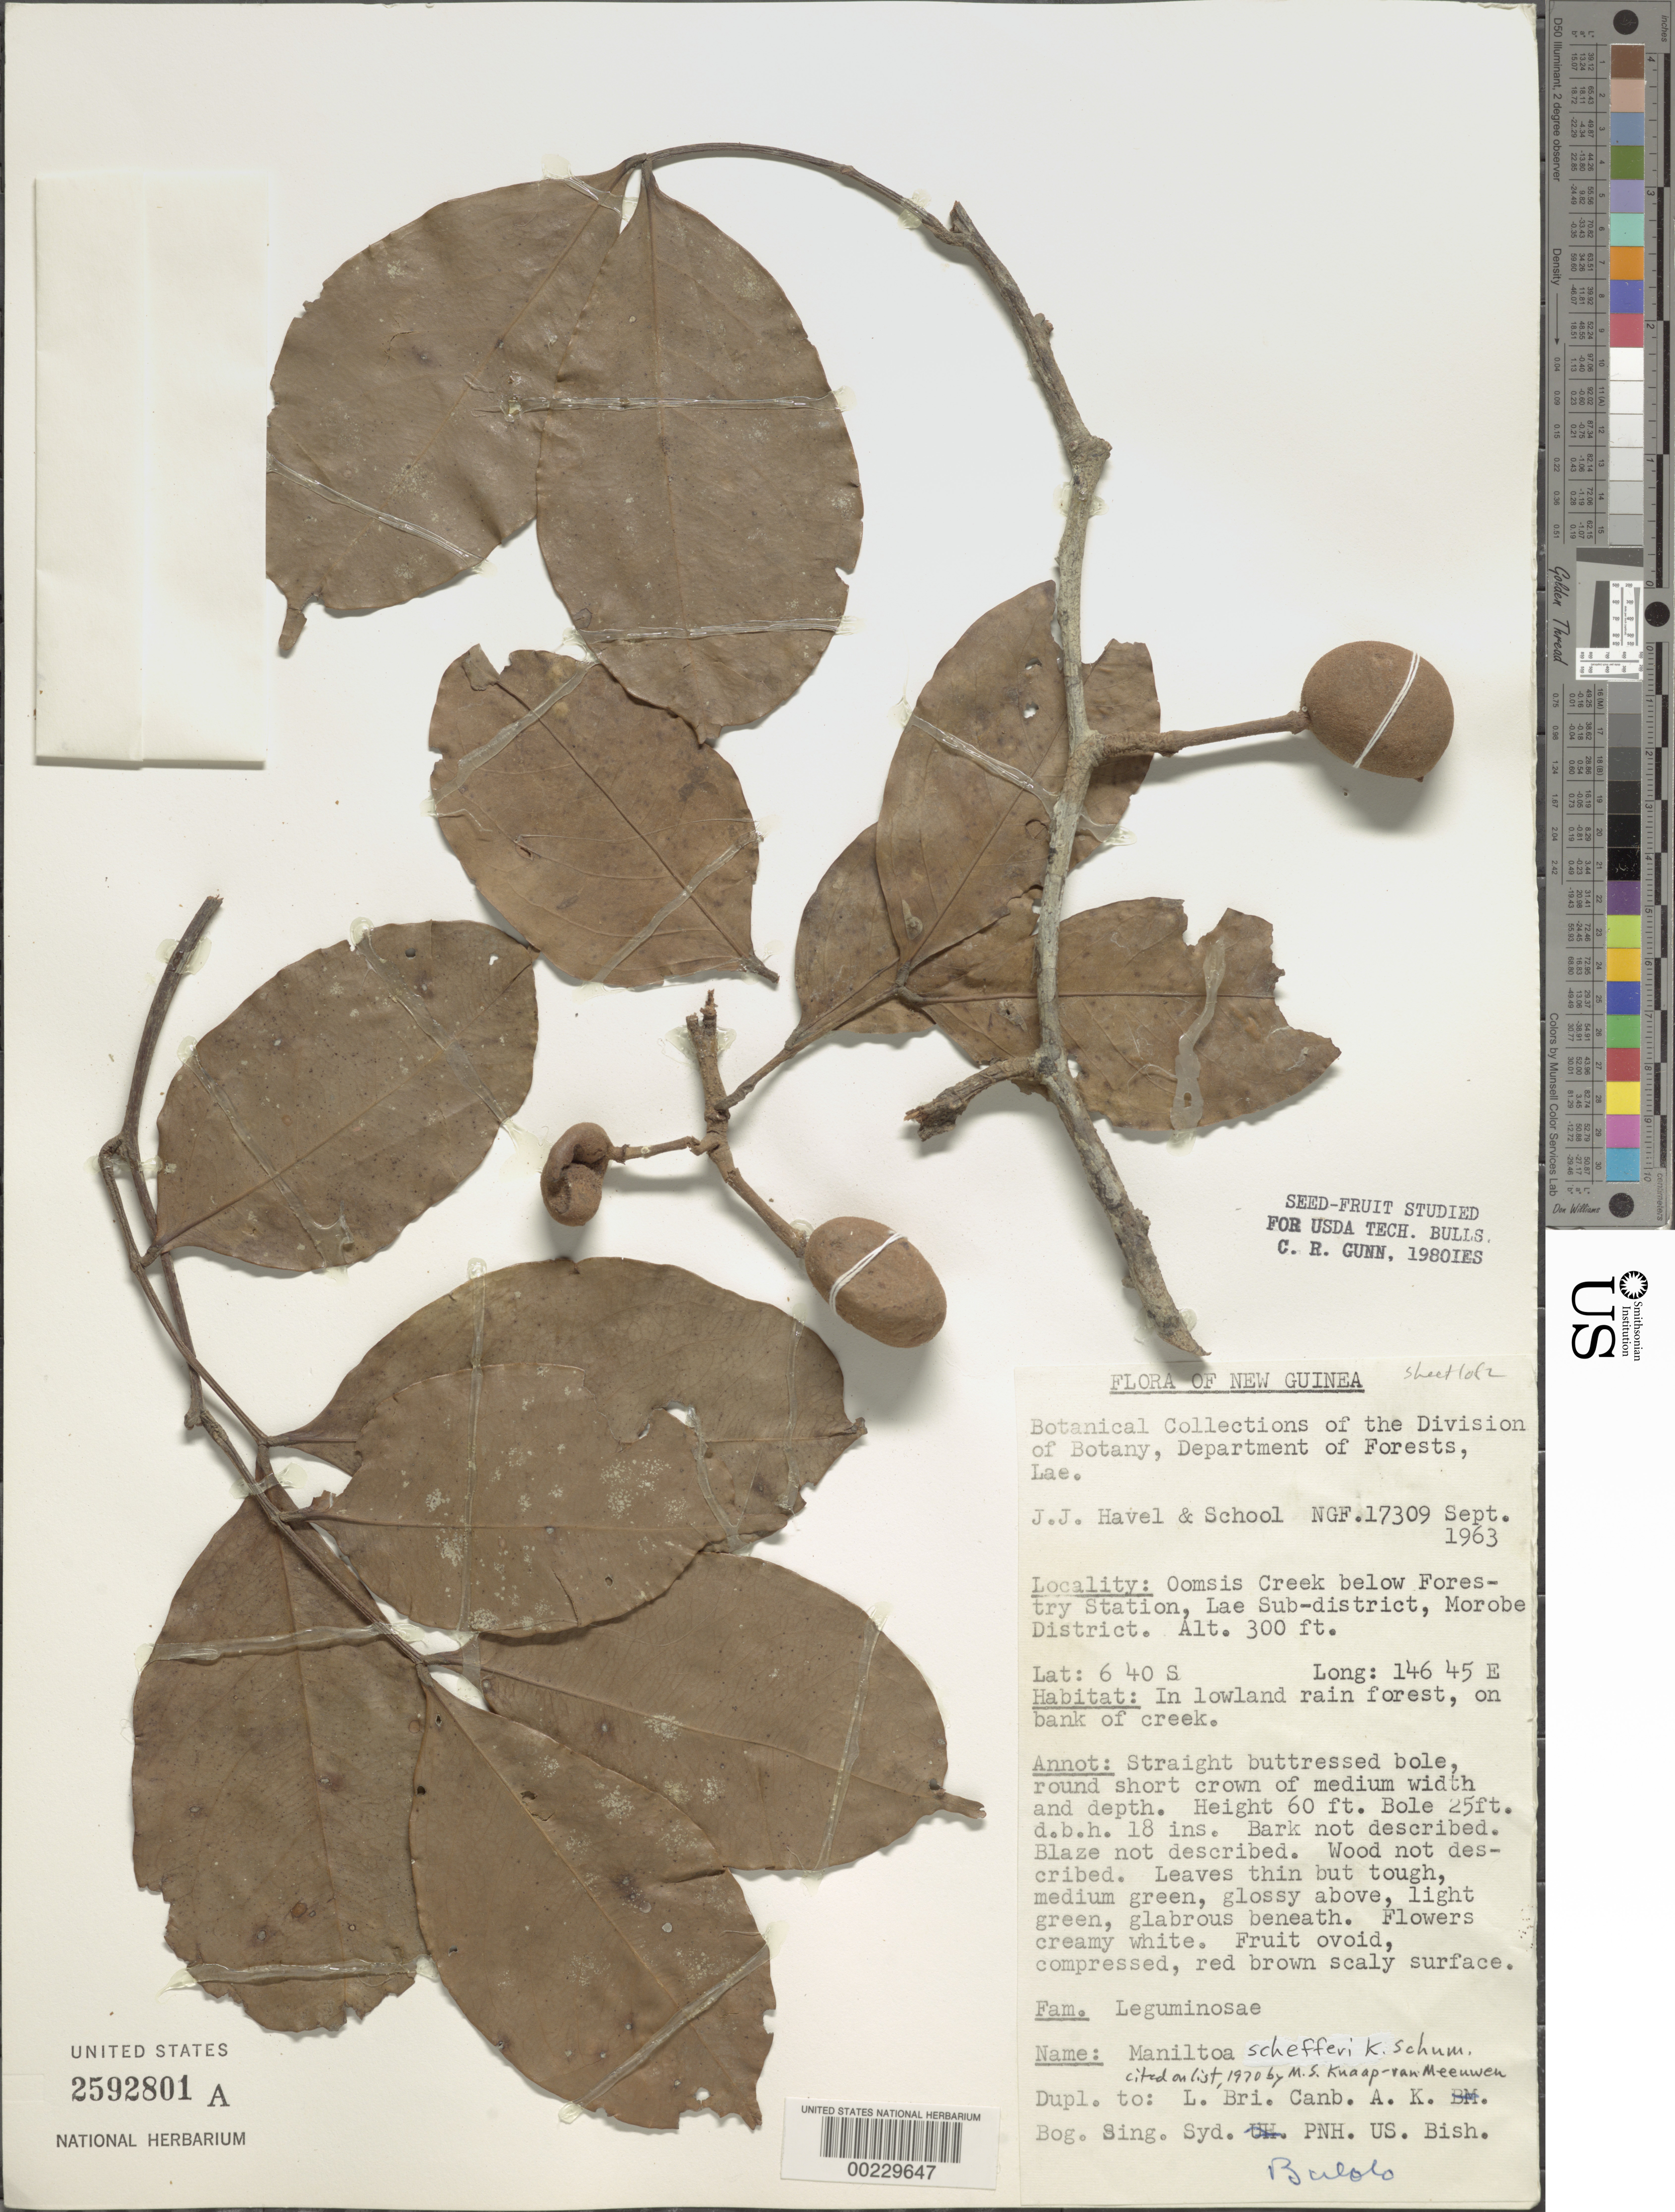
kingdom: Plantae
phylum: Tracheophyta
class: Magnoliopsida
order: Fabales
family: Fabaceae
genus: Maniltoa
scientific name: Maniltoa schefferi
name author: K. Schum. & Hollrung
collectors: J. Havel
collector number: NGF 17309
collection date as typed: Sep 1963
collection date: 1963-09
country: Papua New Guinea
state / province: Morobe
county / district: Lae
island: New Guinea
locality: Oomsis creek below forestry station; subdist. lae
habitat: Low land rain forest on bank of creek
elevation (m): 91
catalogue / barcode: US 2592801A